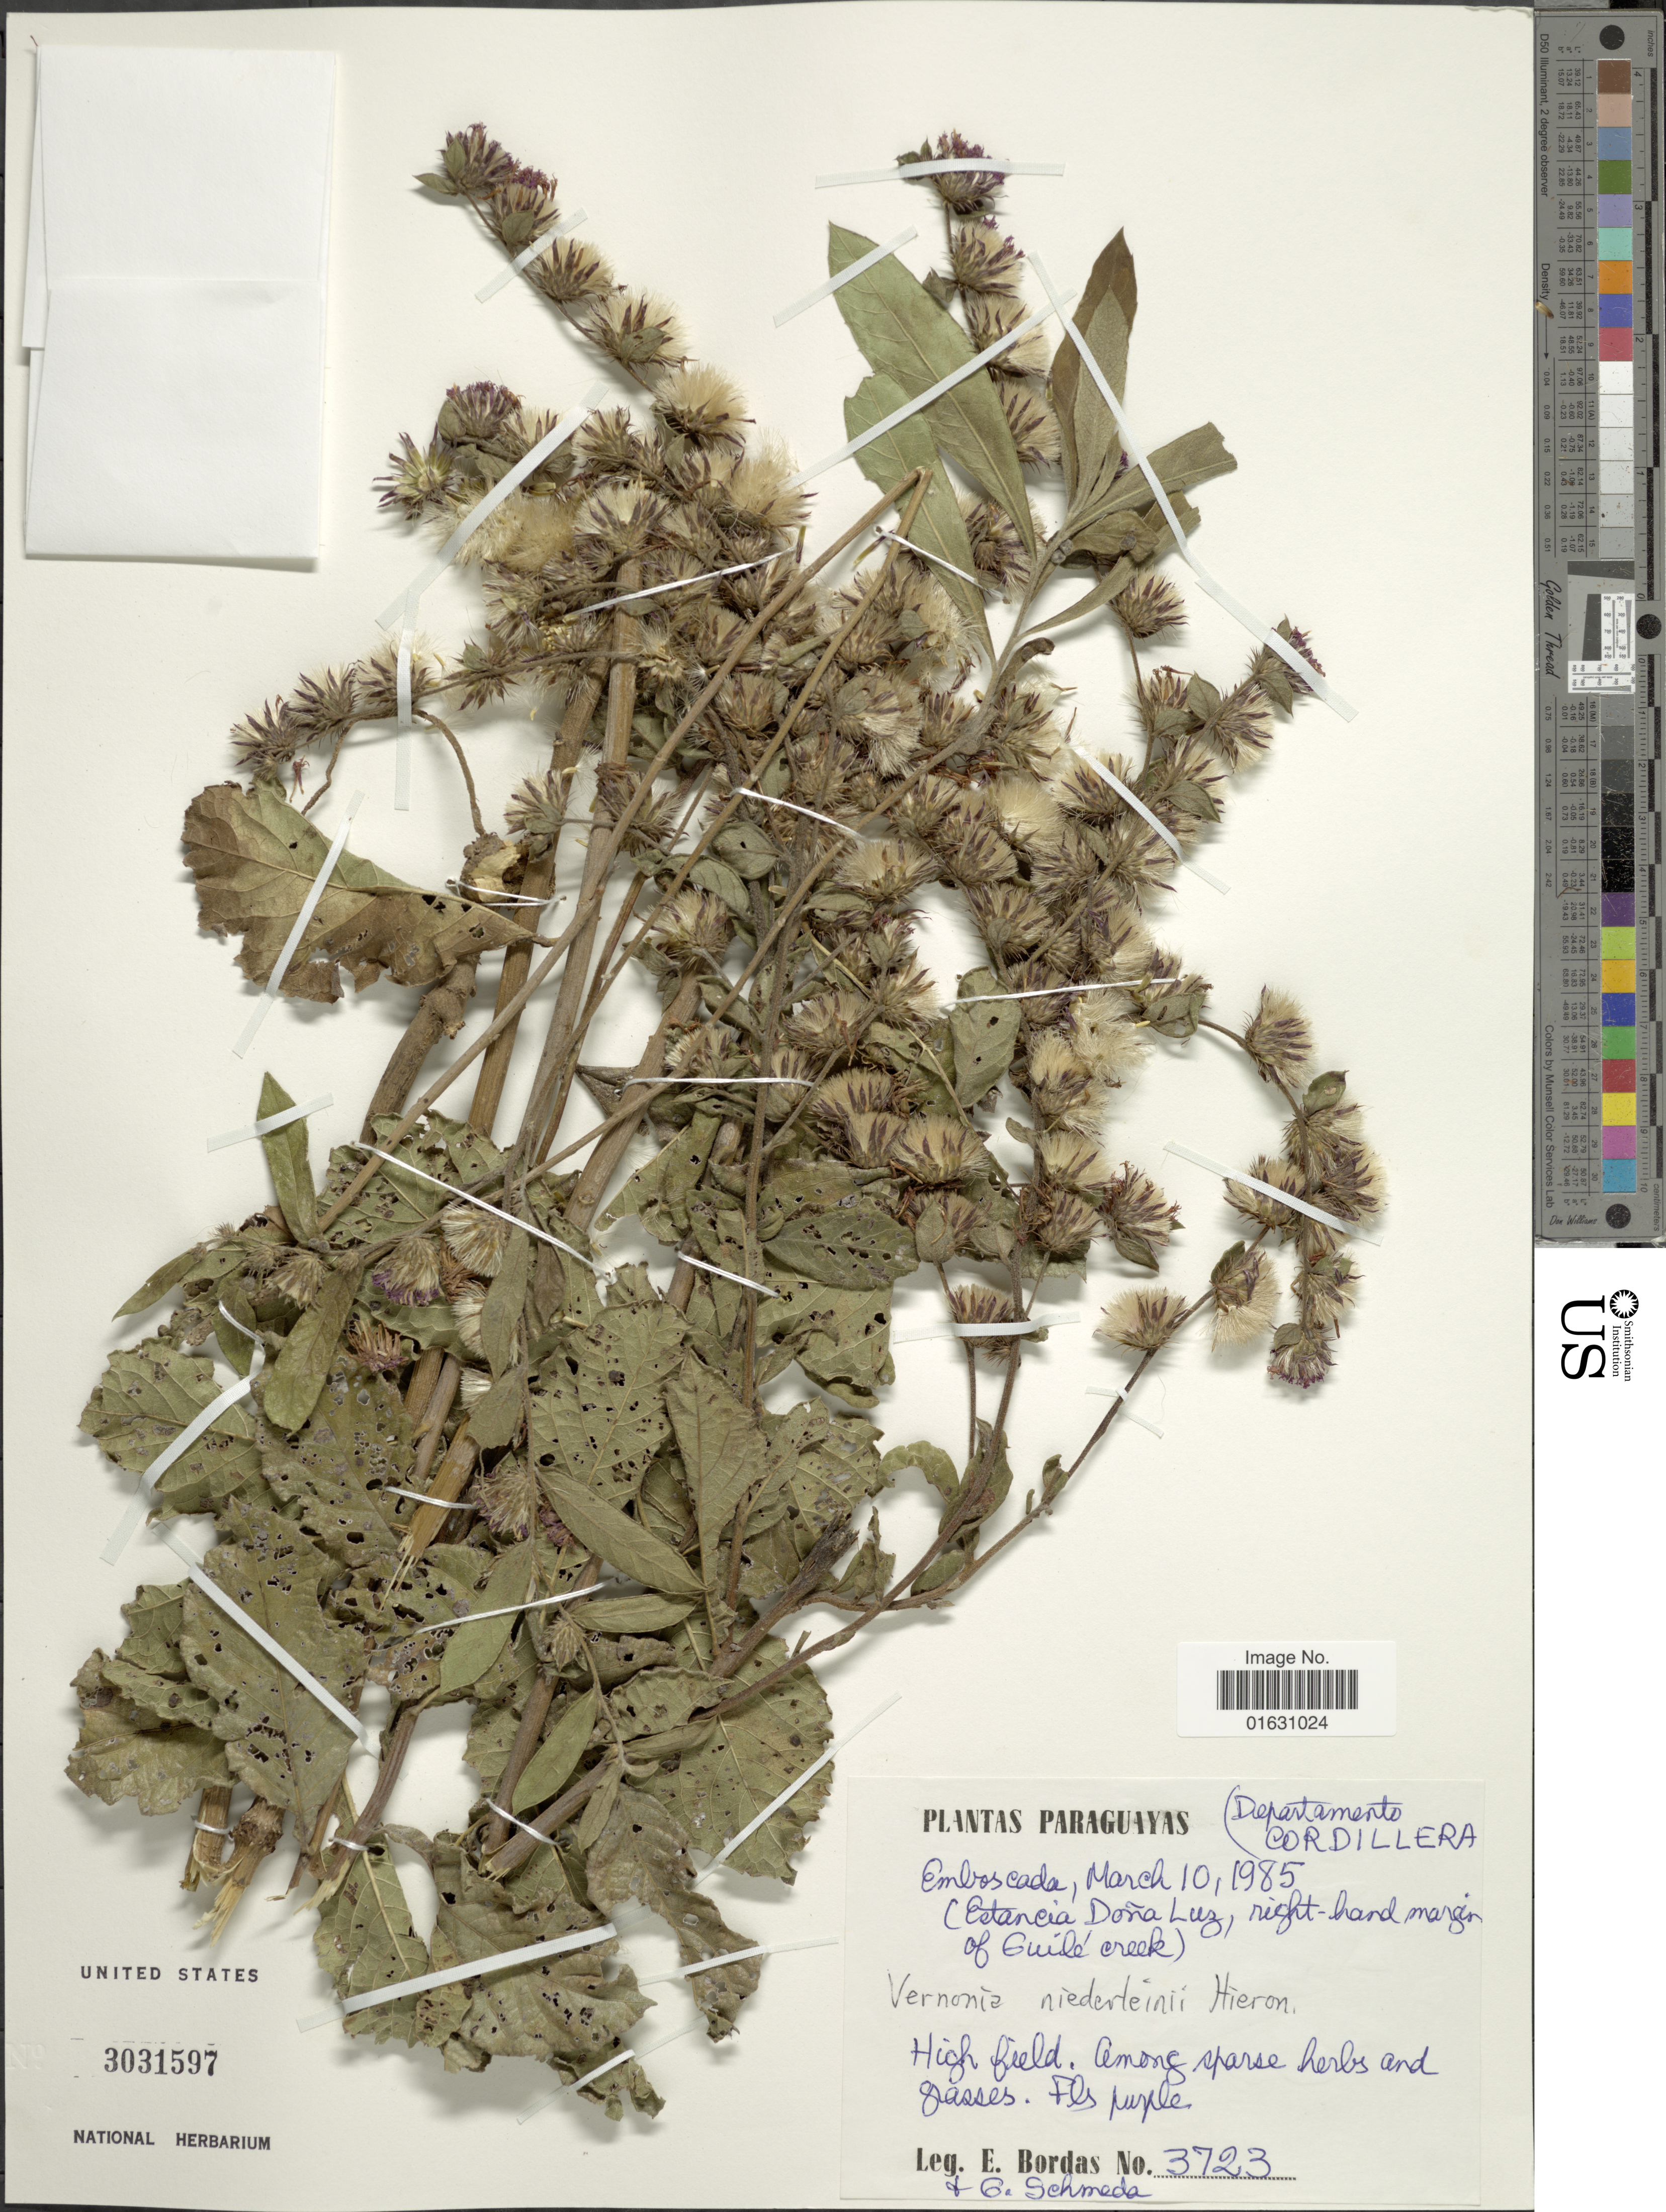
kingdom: Plantae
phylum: Tracheophyta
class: Magnoliopsida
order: Asterales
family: Asteraceae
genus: Lessingianthus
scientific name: Lessingianthus niederleinii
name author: (Hieron.) H. Rob.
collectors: E. Bordas & G. Schmeda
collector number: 3723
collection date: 1985-03-10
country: Paraguay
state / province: Cordillera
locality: Departamento Cordillera. Emboscada. (Estancia Doña Luz, right-hard margin of Guilé creek)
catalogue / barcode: US 3031597